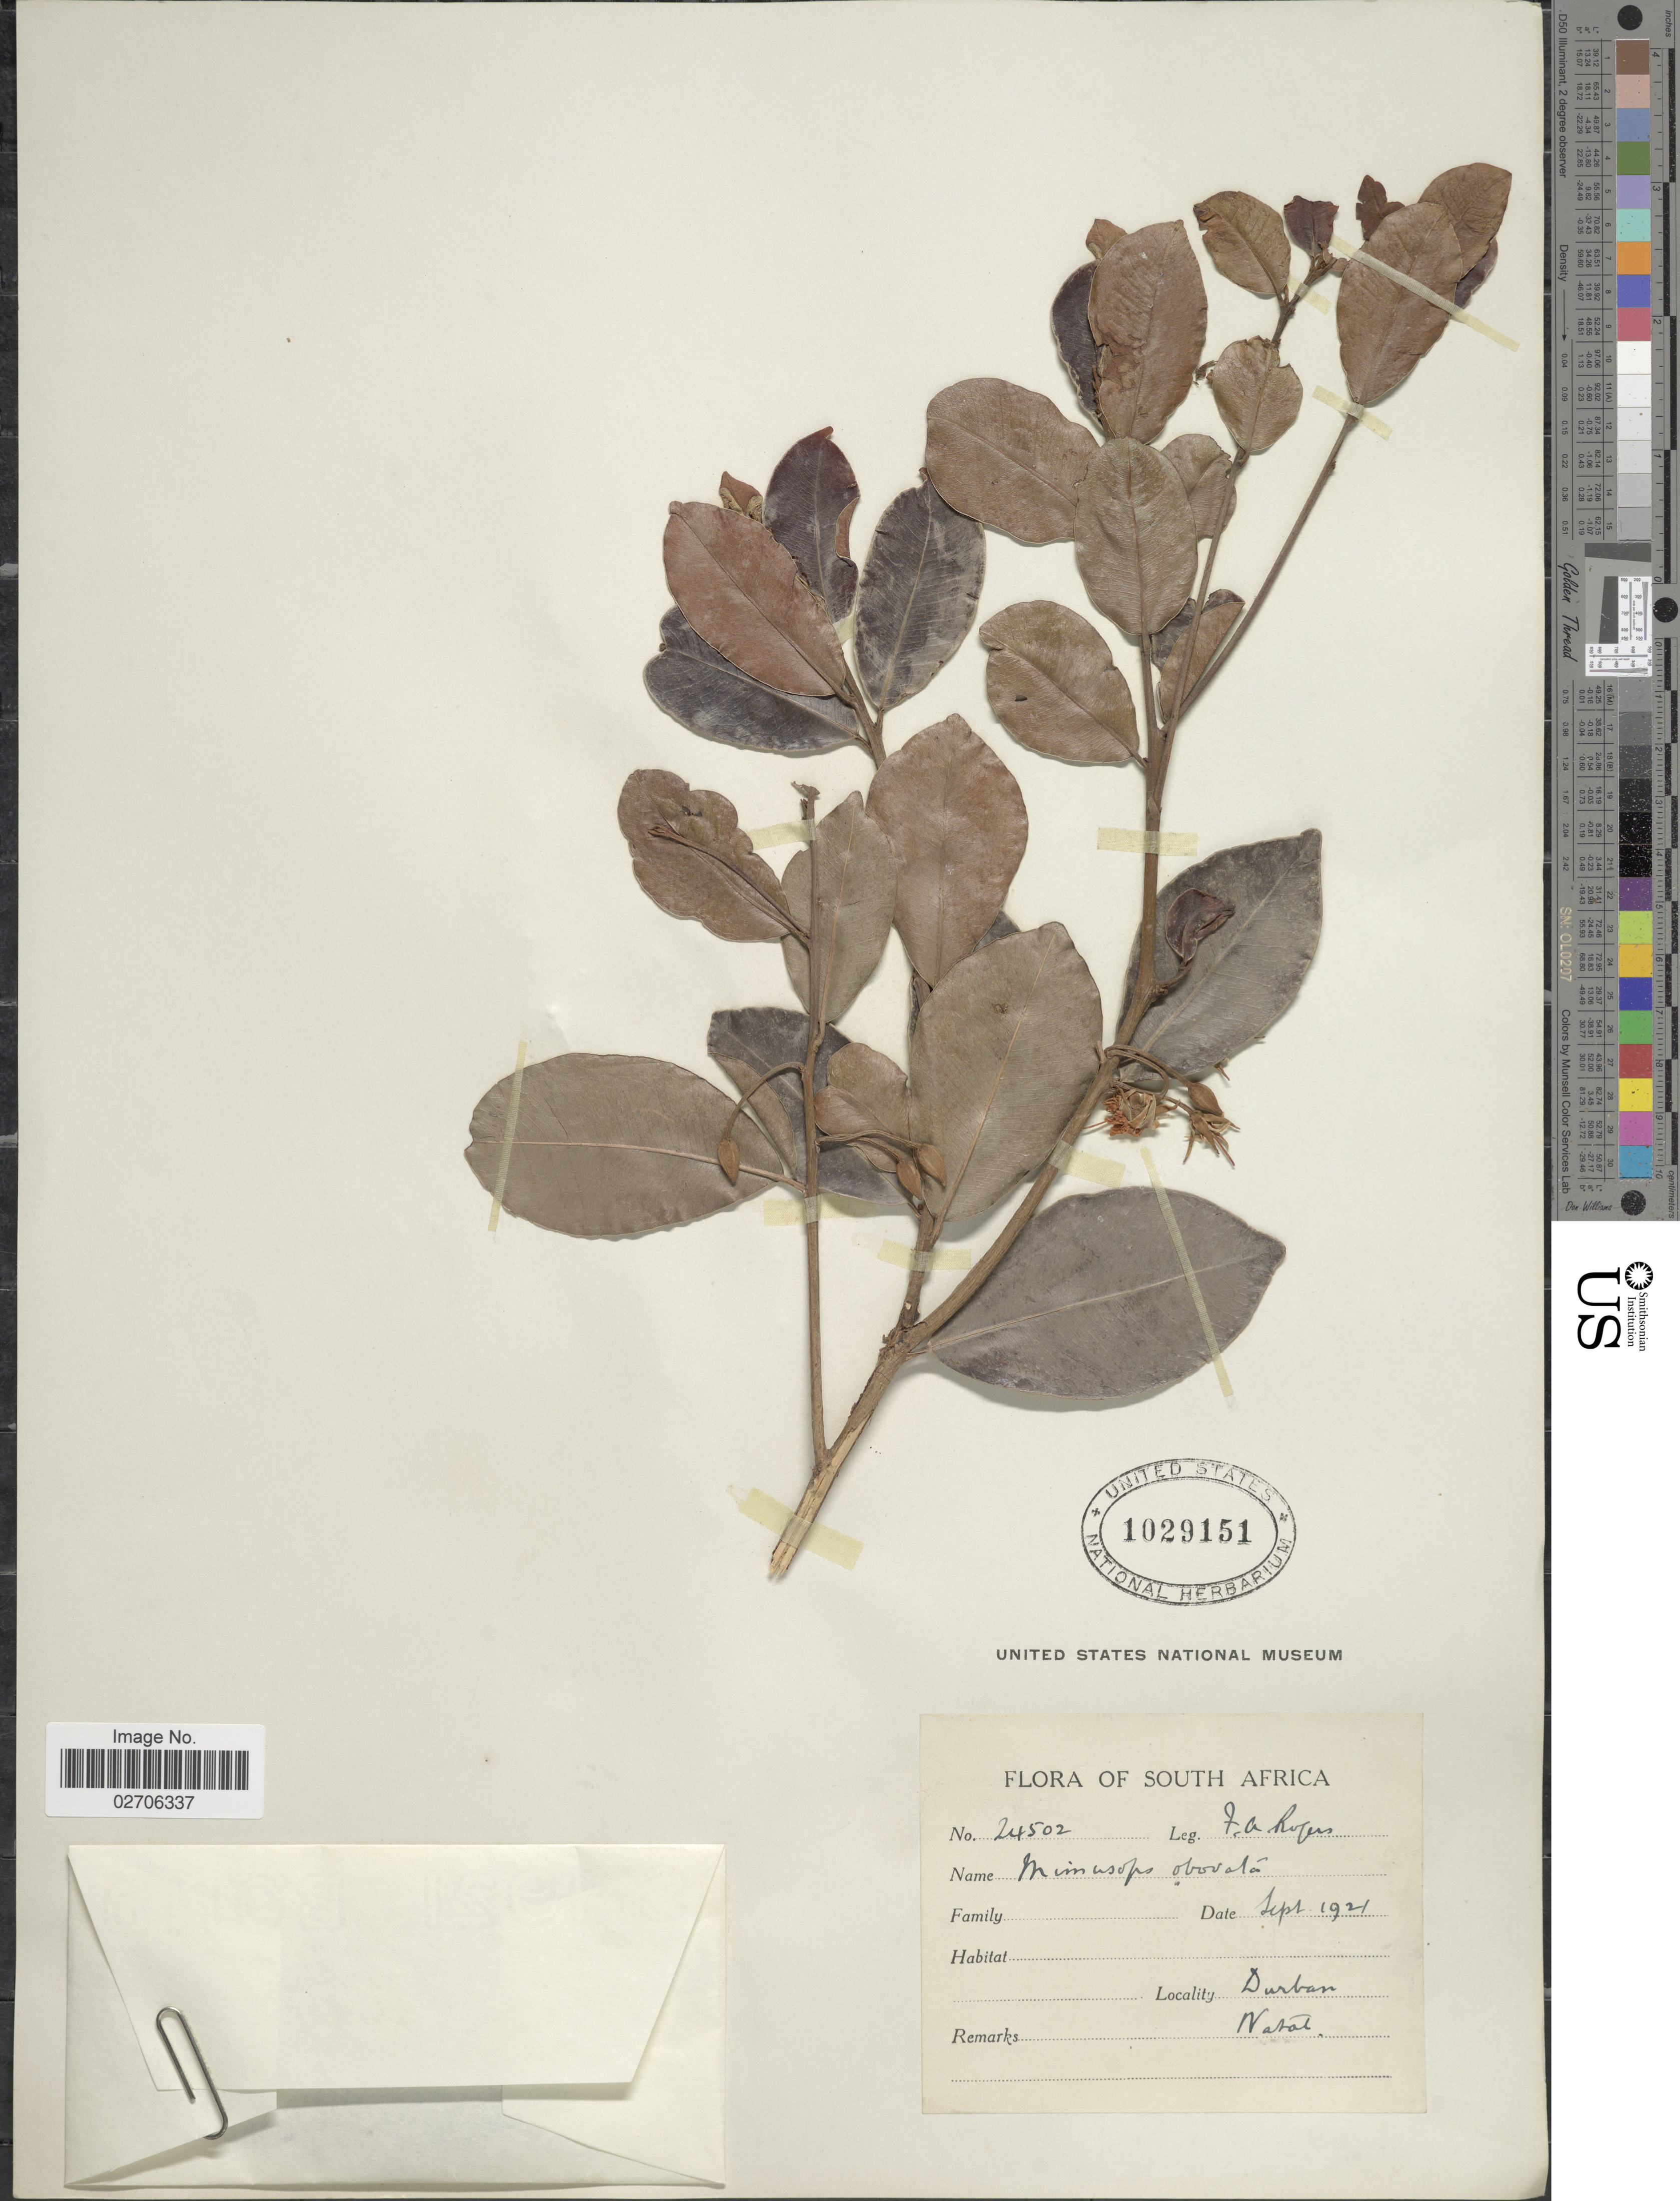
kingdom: Plantae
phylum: Tracheophyta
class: Magnoliopsida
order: Ericales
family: Sapotaceae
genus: Mimusops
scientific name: Mimusops obovata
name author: Sond.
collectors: F. A. Rogers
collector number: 24502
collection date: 1921-09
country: South Africa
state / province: KwaZulu-Natal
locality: Durban. Natal.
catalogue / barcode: US 1029151